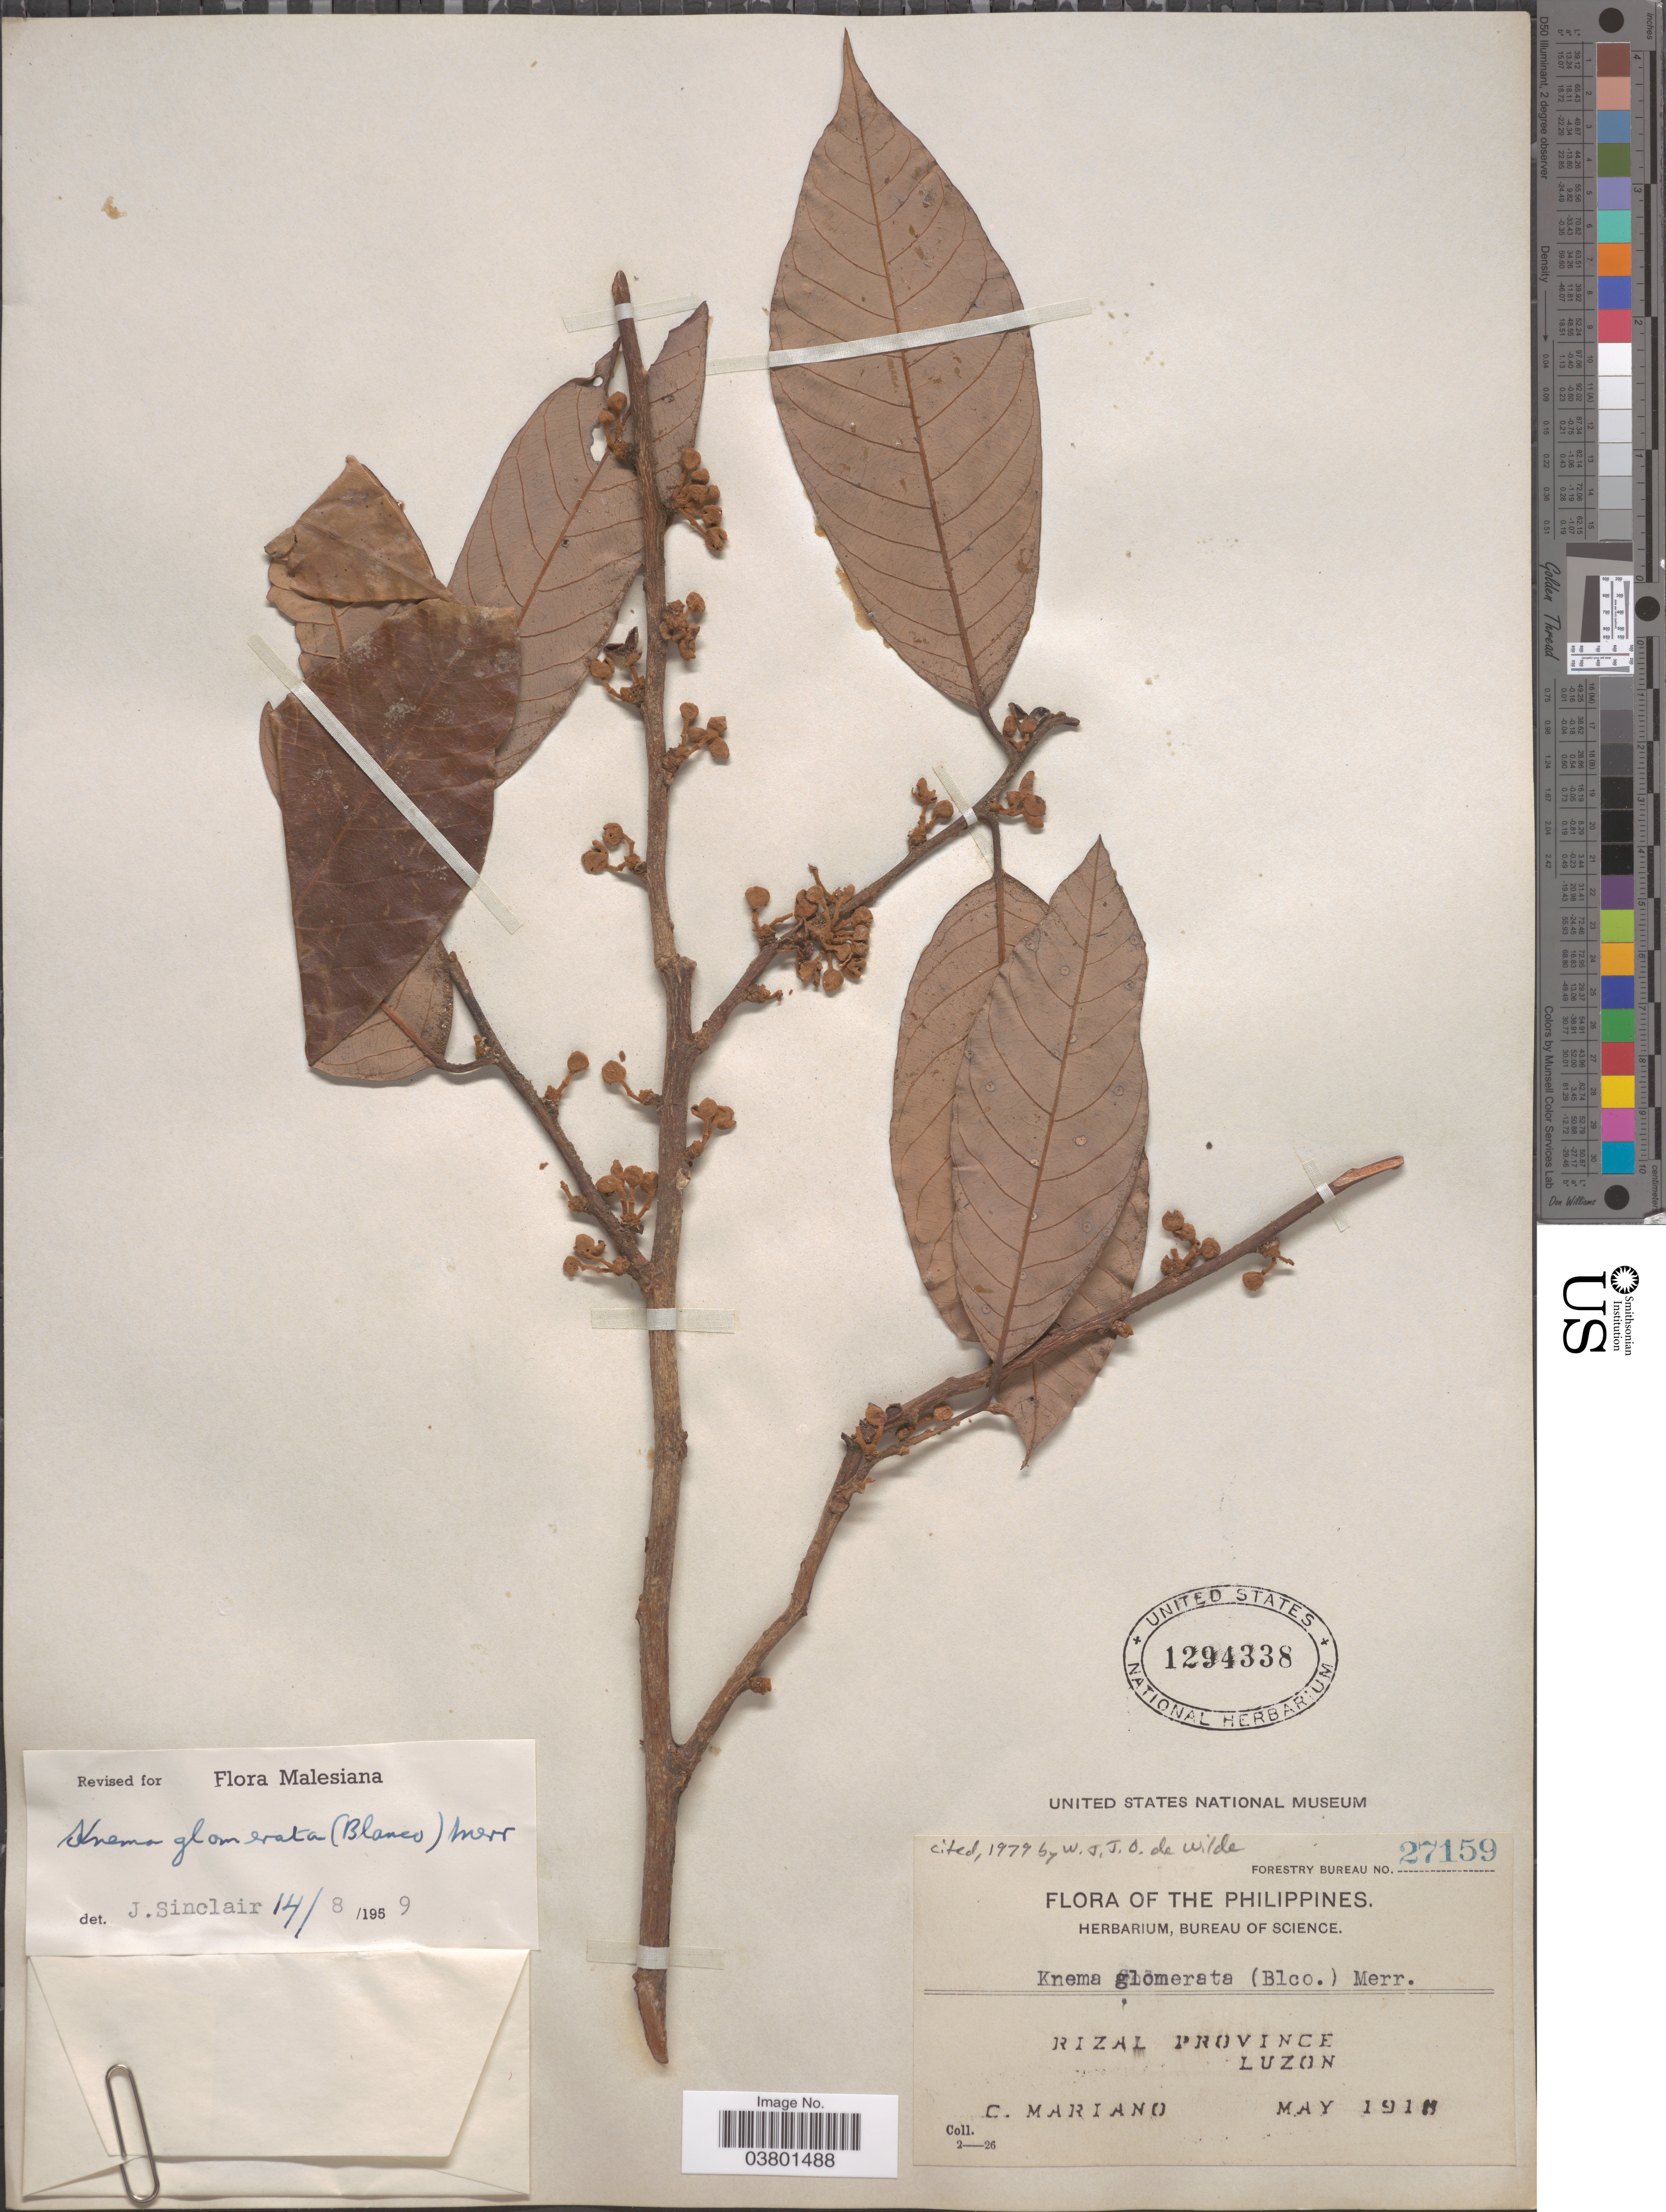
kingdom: Plantae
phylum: Tracheophyta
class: Magnoliopsida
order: Magnoliales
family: Myristicaceae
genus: Knema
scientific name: Knema glomerata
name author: (Blanco) Merr.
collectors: C. Mariano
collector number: Forestry Bureau 27159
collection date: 1918-05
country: Philippines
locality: Rizal Province. Luzon.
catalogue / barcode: US 1294338